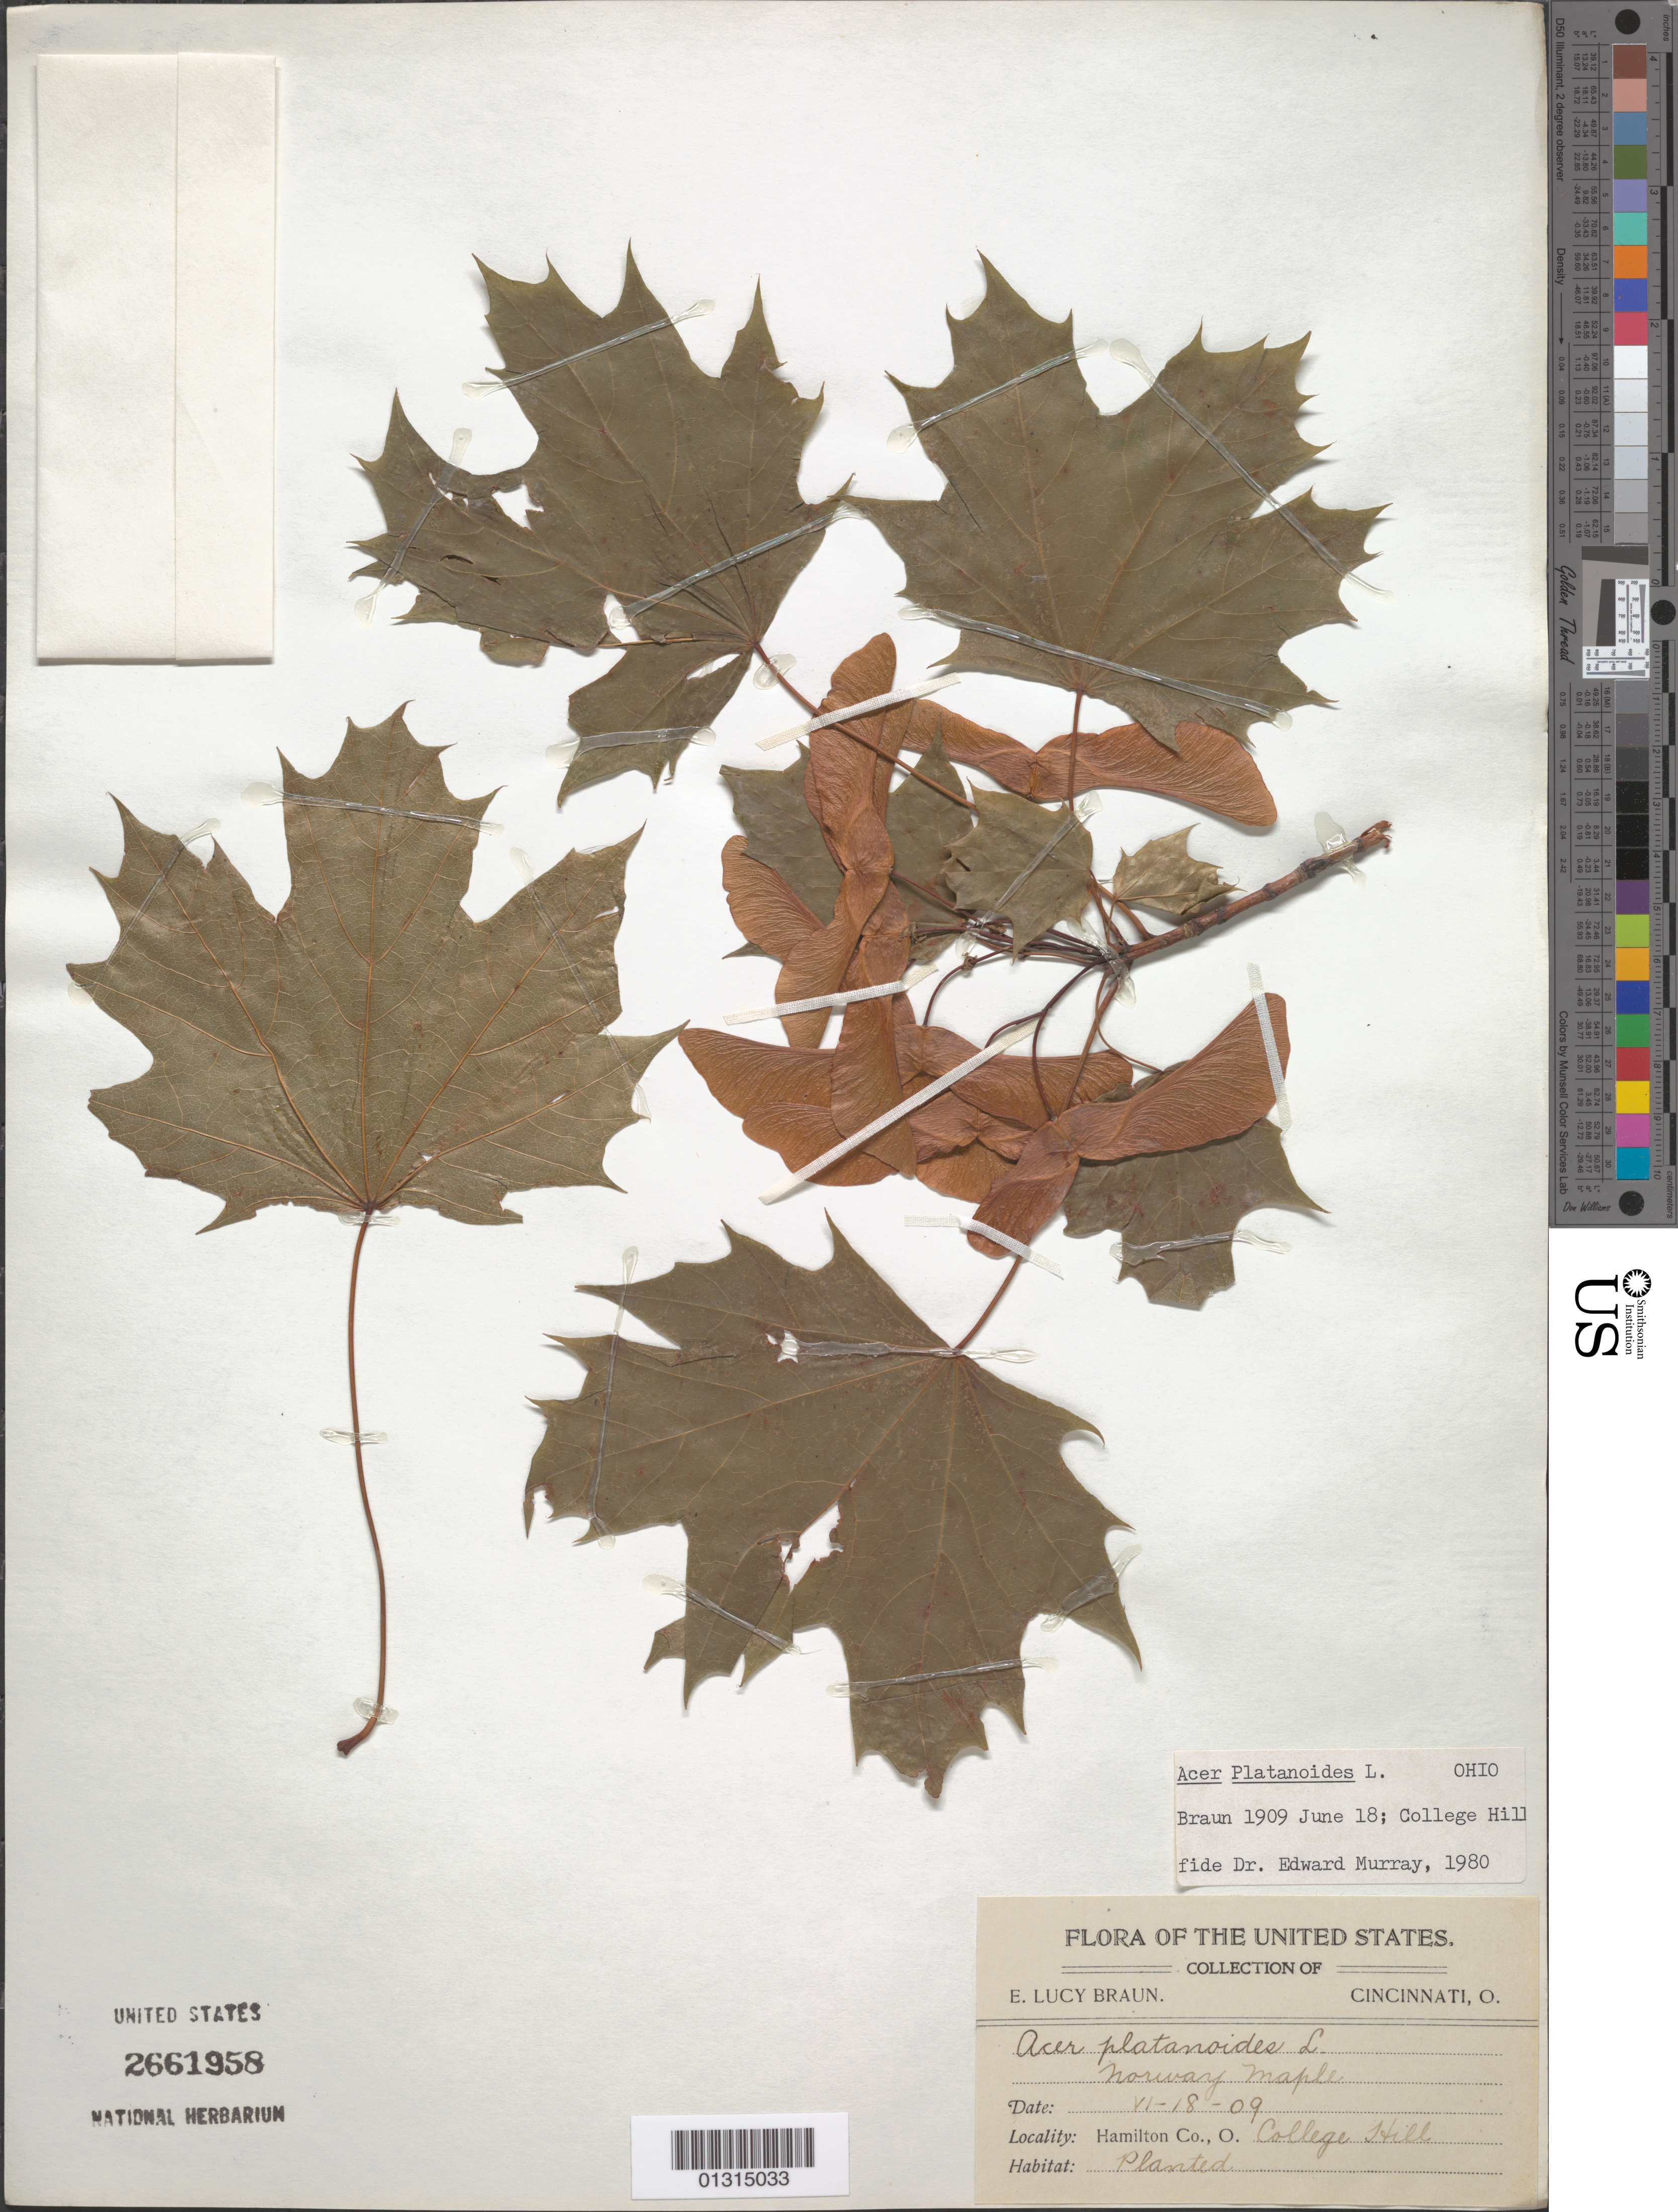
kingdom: Plantae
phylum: Tracheophyta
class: Magnoliopsida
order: Sapindales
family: Sapindaceae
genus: Acer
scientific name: Acer platanoides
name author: L.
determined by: Murray, Edward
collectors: E. L. Braun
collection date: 1909-06-18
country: United States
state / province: Ohio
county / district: Hamilton County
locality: College Hill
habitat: Planted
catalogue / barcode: US 2661958